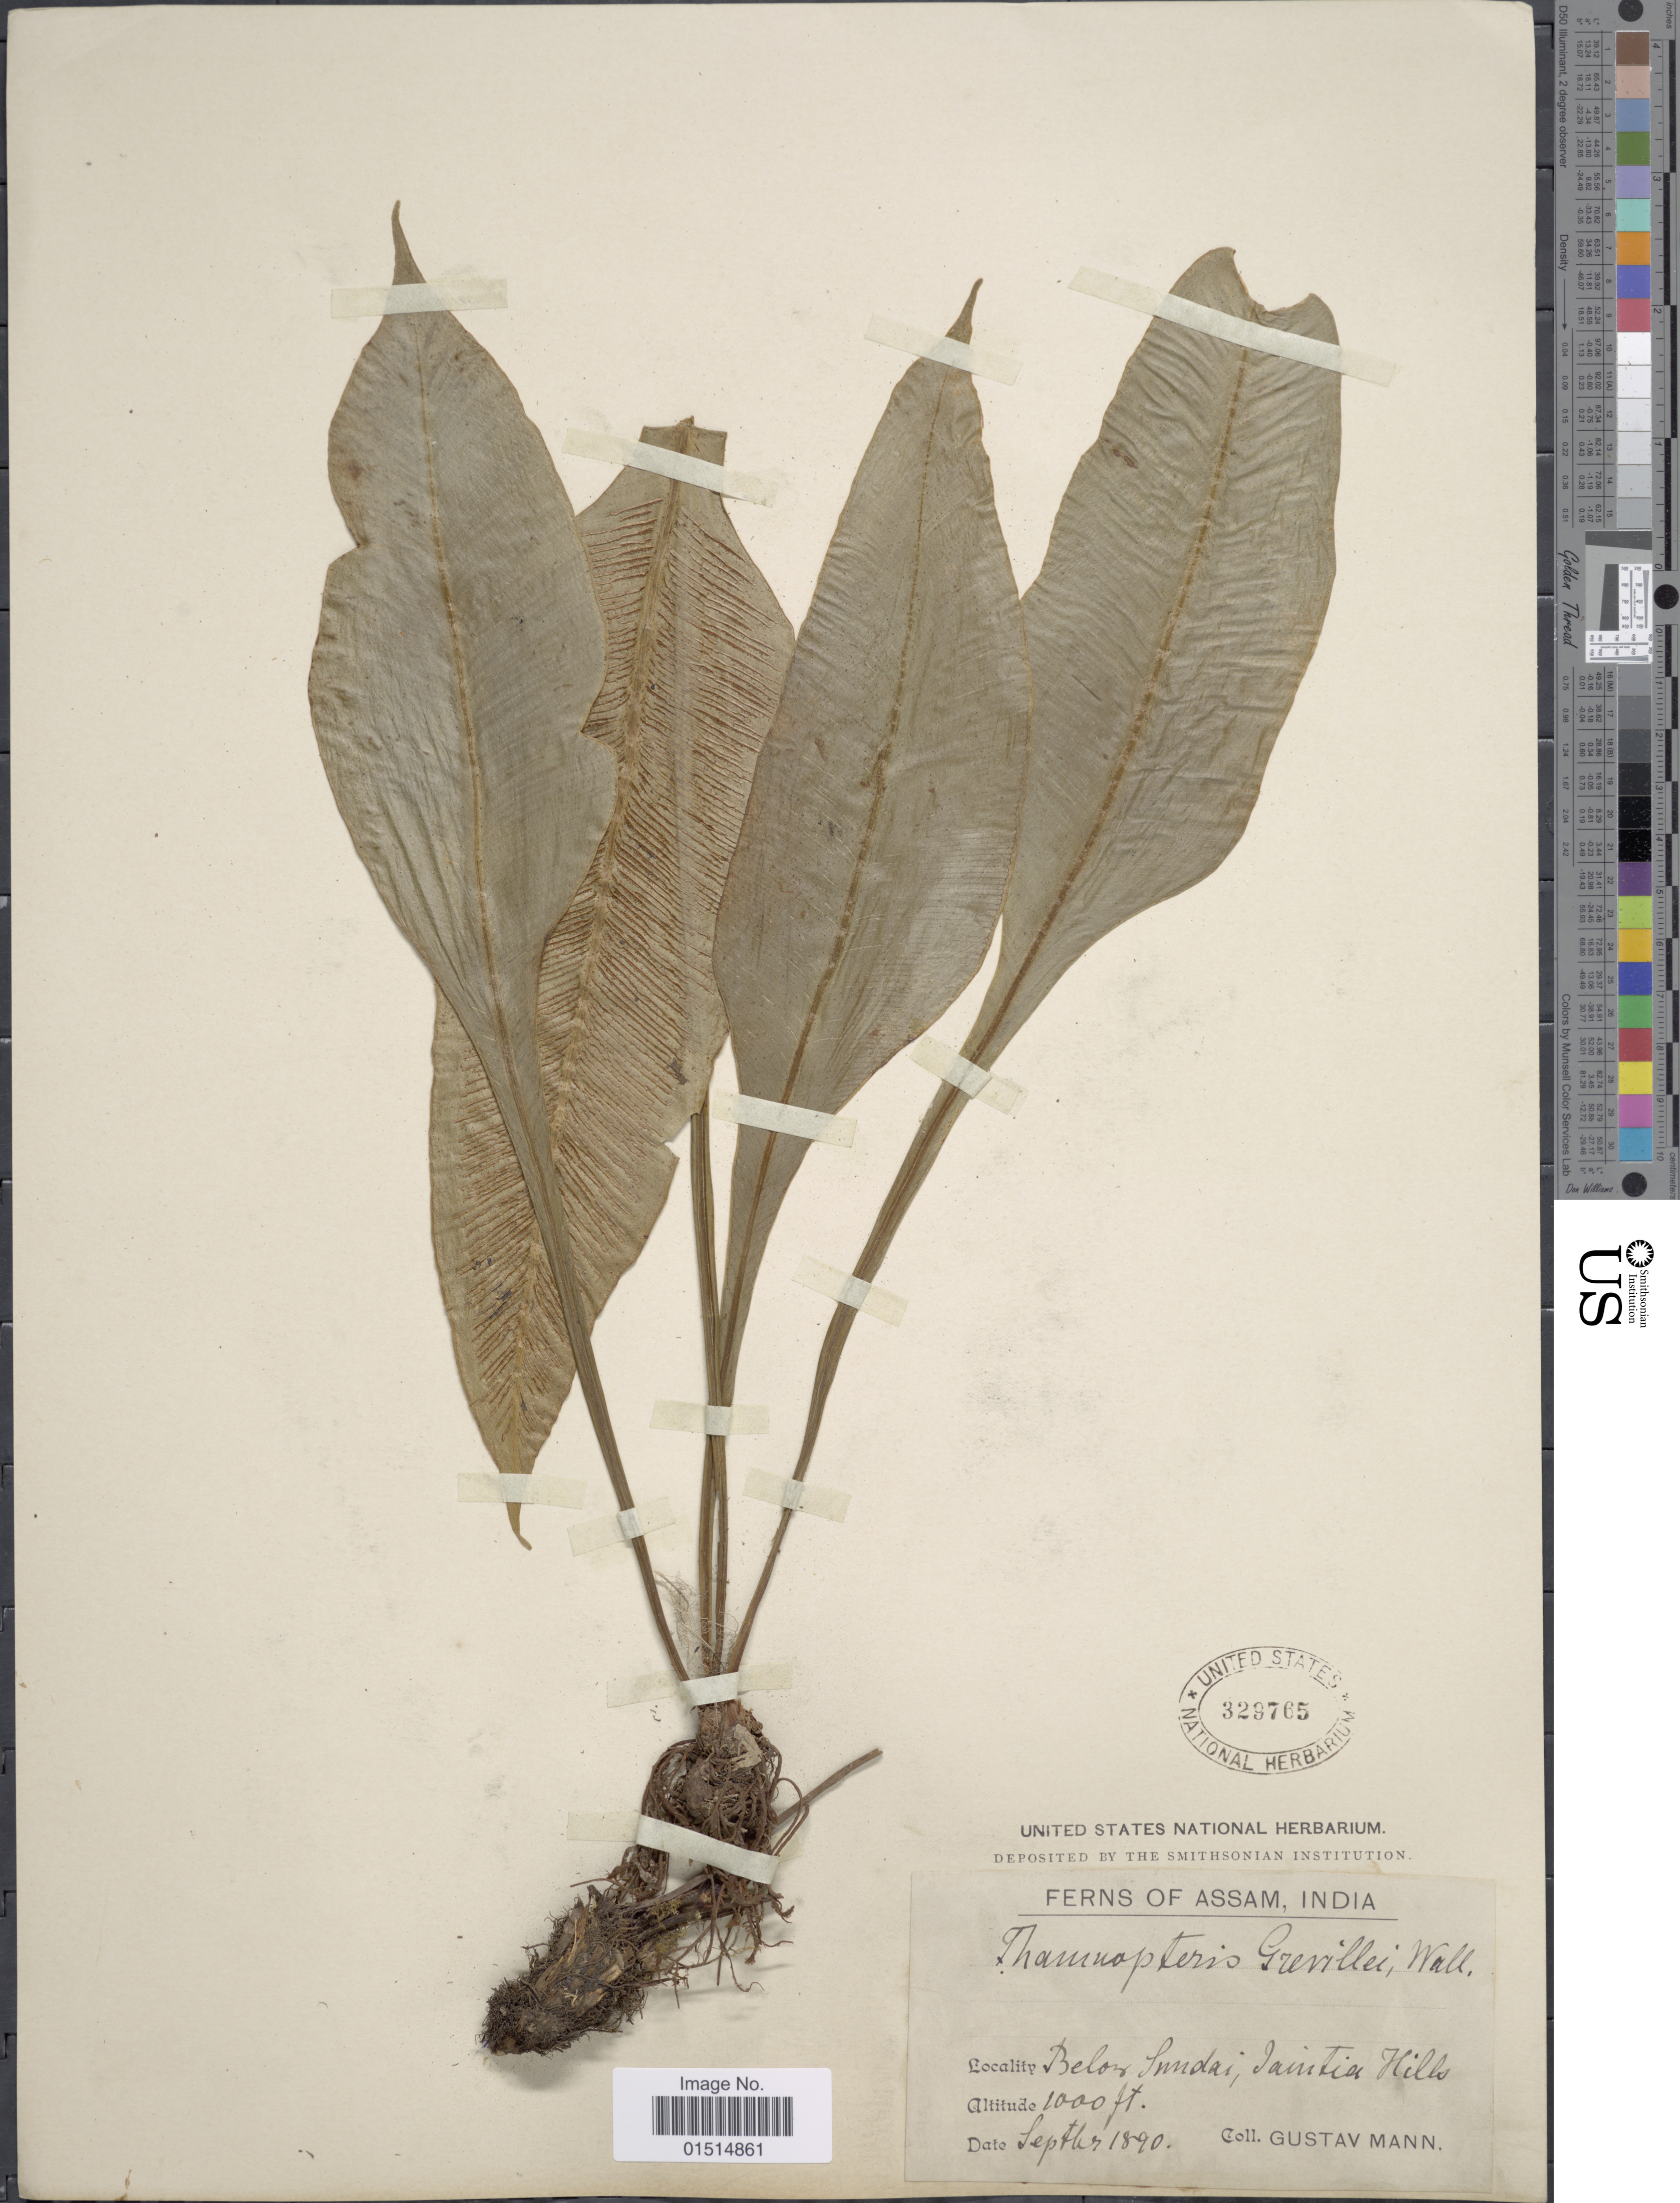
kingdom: Plantae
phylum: Tracheophyta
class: Polypodiopsida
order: Polypodiales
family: Aspleniaceae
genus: Asplenium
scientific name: Asplenium grevillei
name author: Wall. ex Hook. & Grev.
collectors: G. Mann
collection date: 1890-09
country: India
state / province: Assam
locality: Below Sundai, Jaintia Hills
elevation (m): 305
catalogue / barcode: US 329765